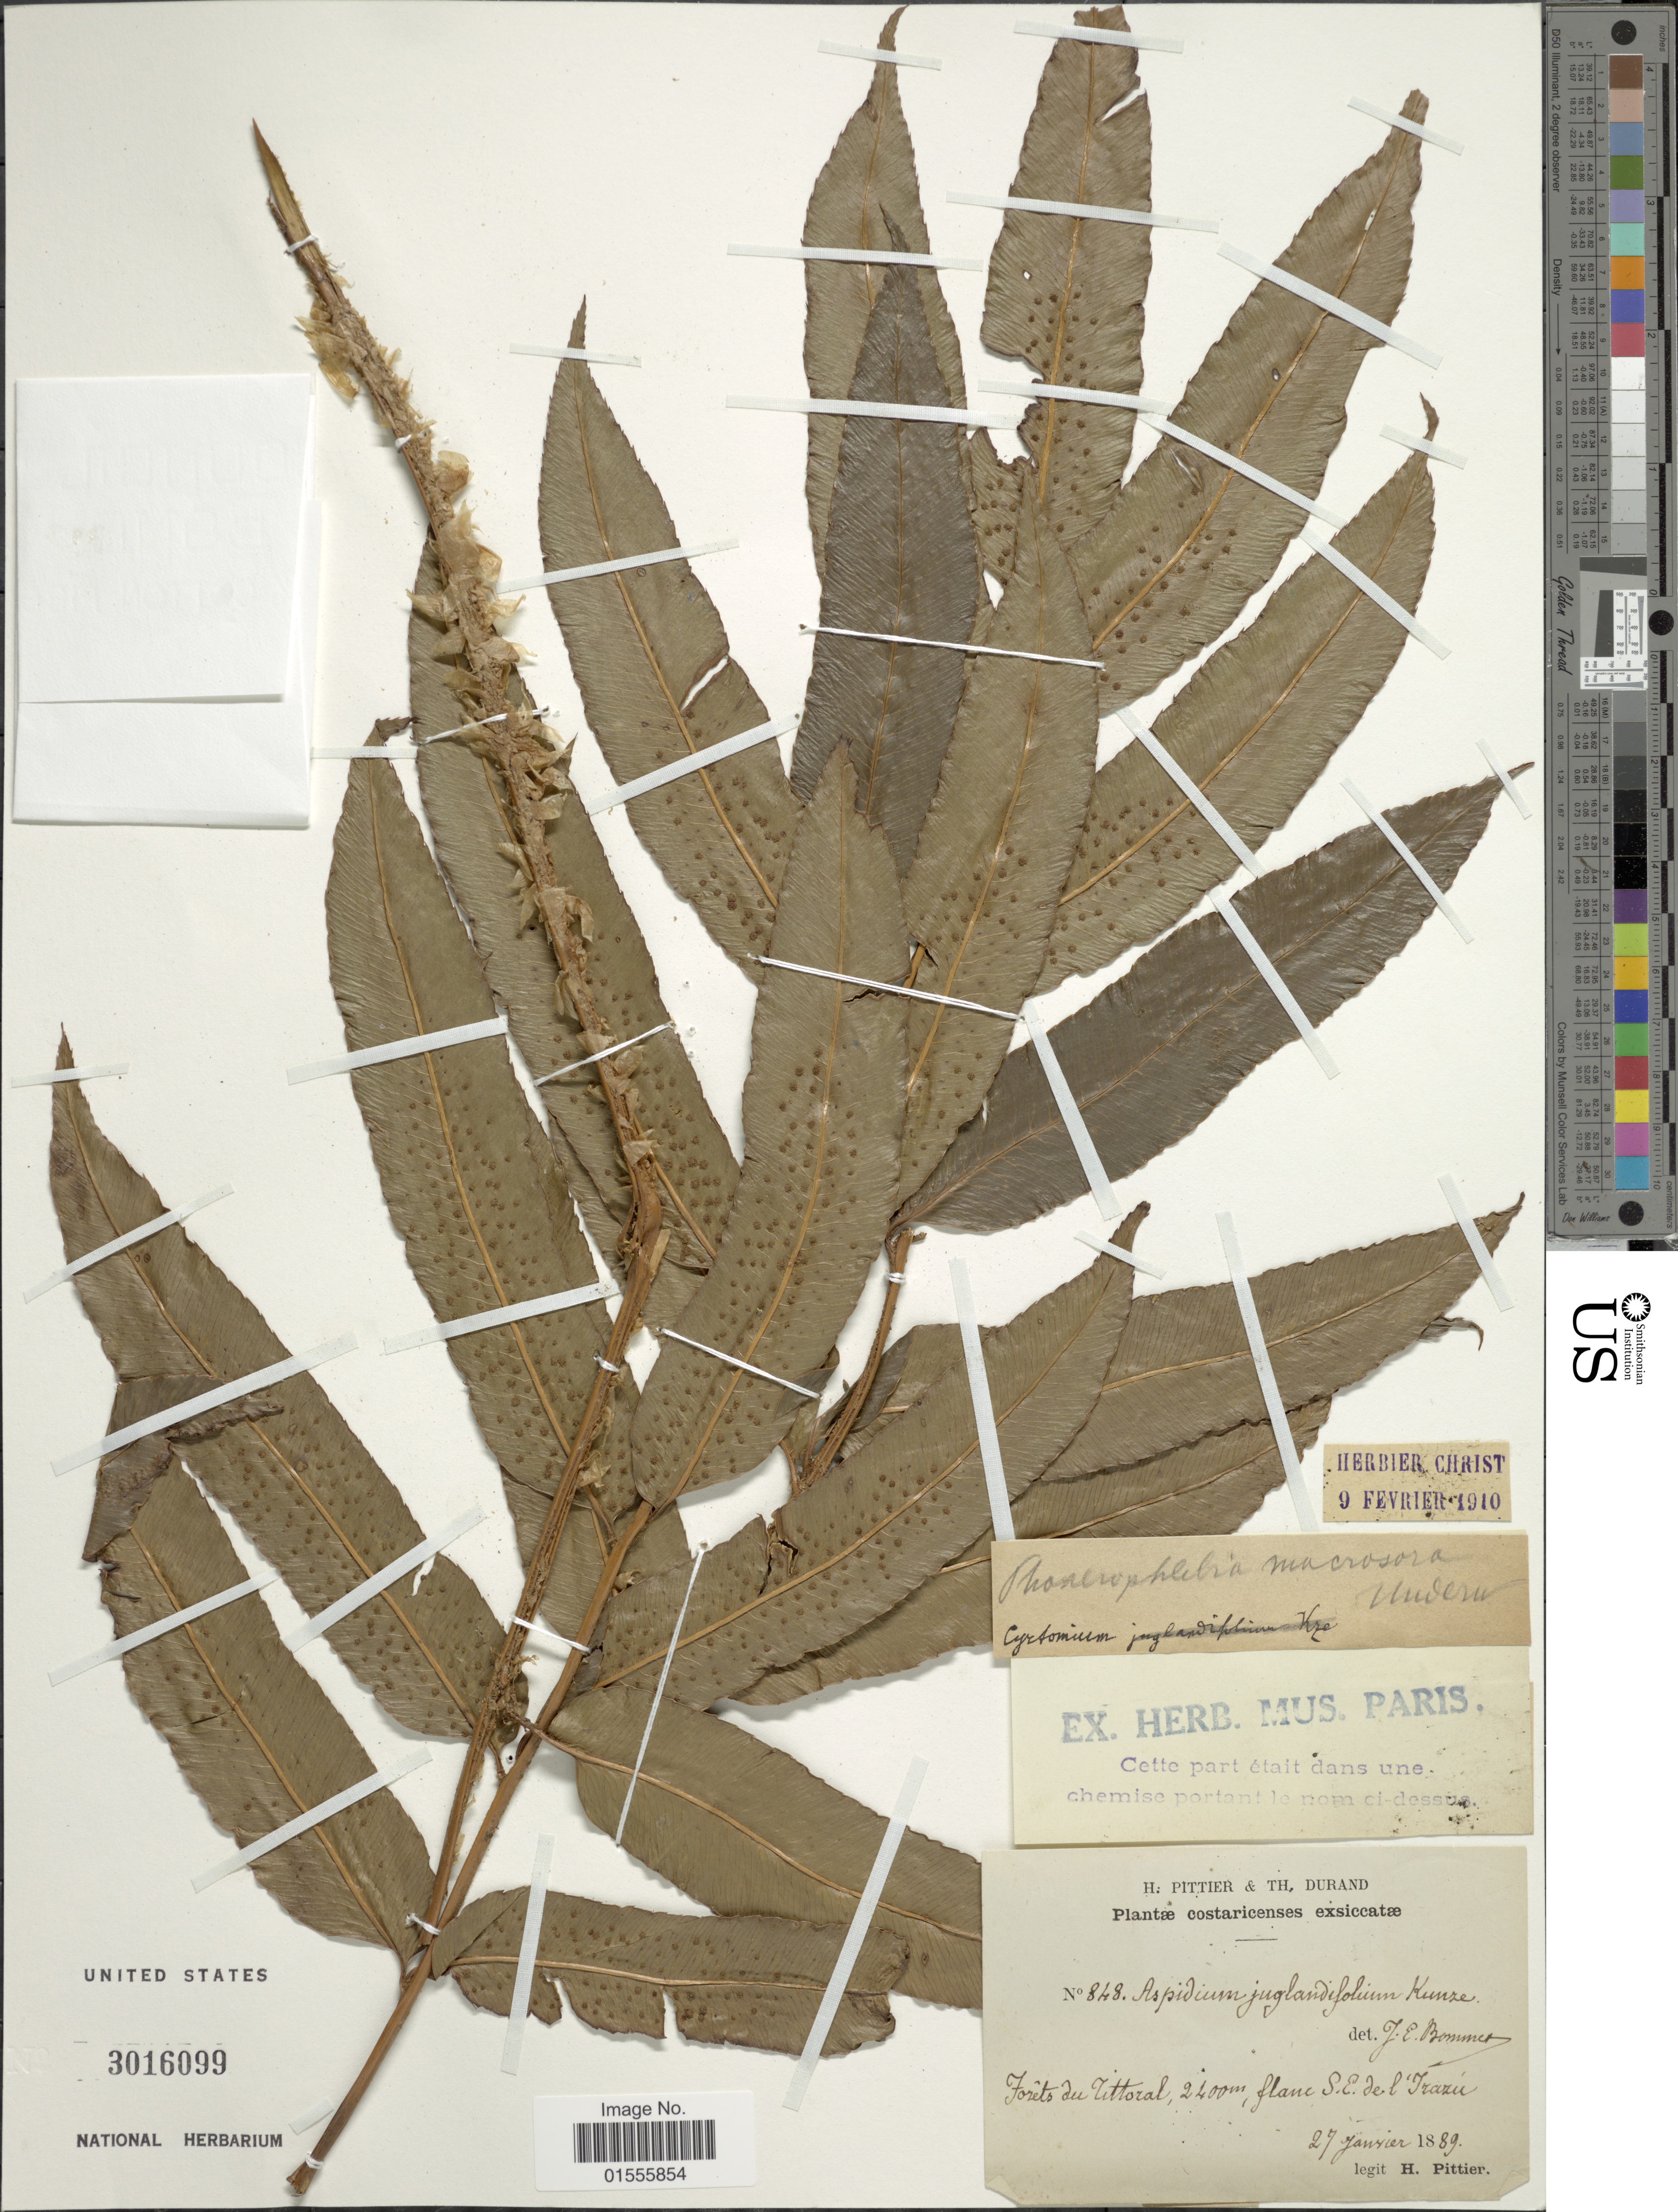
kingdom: Plantae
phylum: Tracheophyta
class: Polypodiopsida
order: Polypodiales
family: Dryopteridaceae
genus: Phanerophlebia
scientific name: Phanerophlebia macrosora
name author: (Baker) Underw.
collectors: H. Pitier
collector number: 848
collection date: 1889-01-27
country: Costa Rica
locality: Forets du littoral, flane S.E. del Irazú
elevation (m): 2400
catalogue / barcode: US 3016099